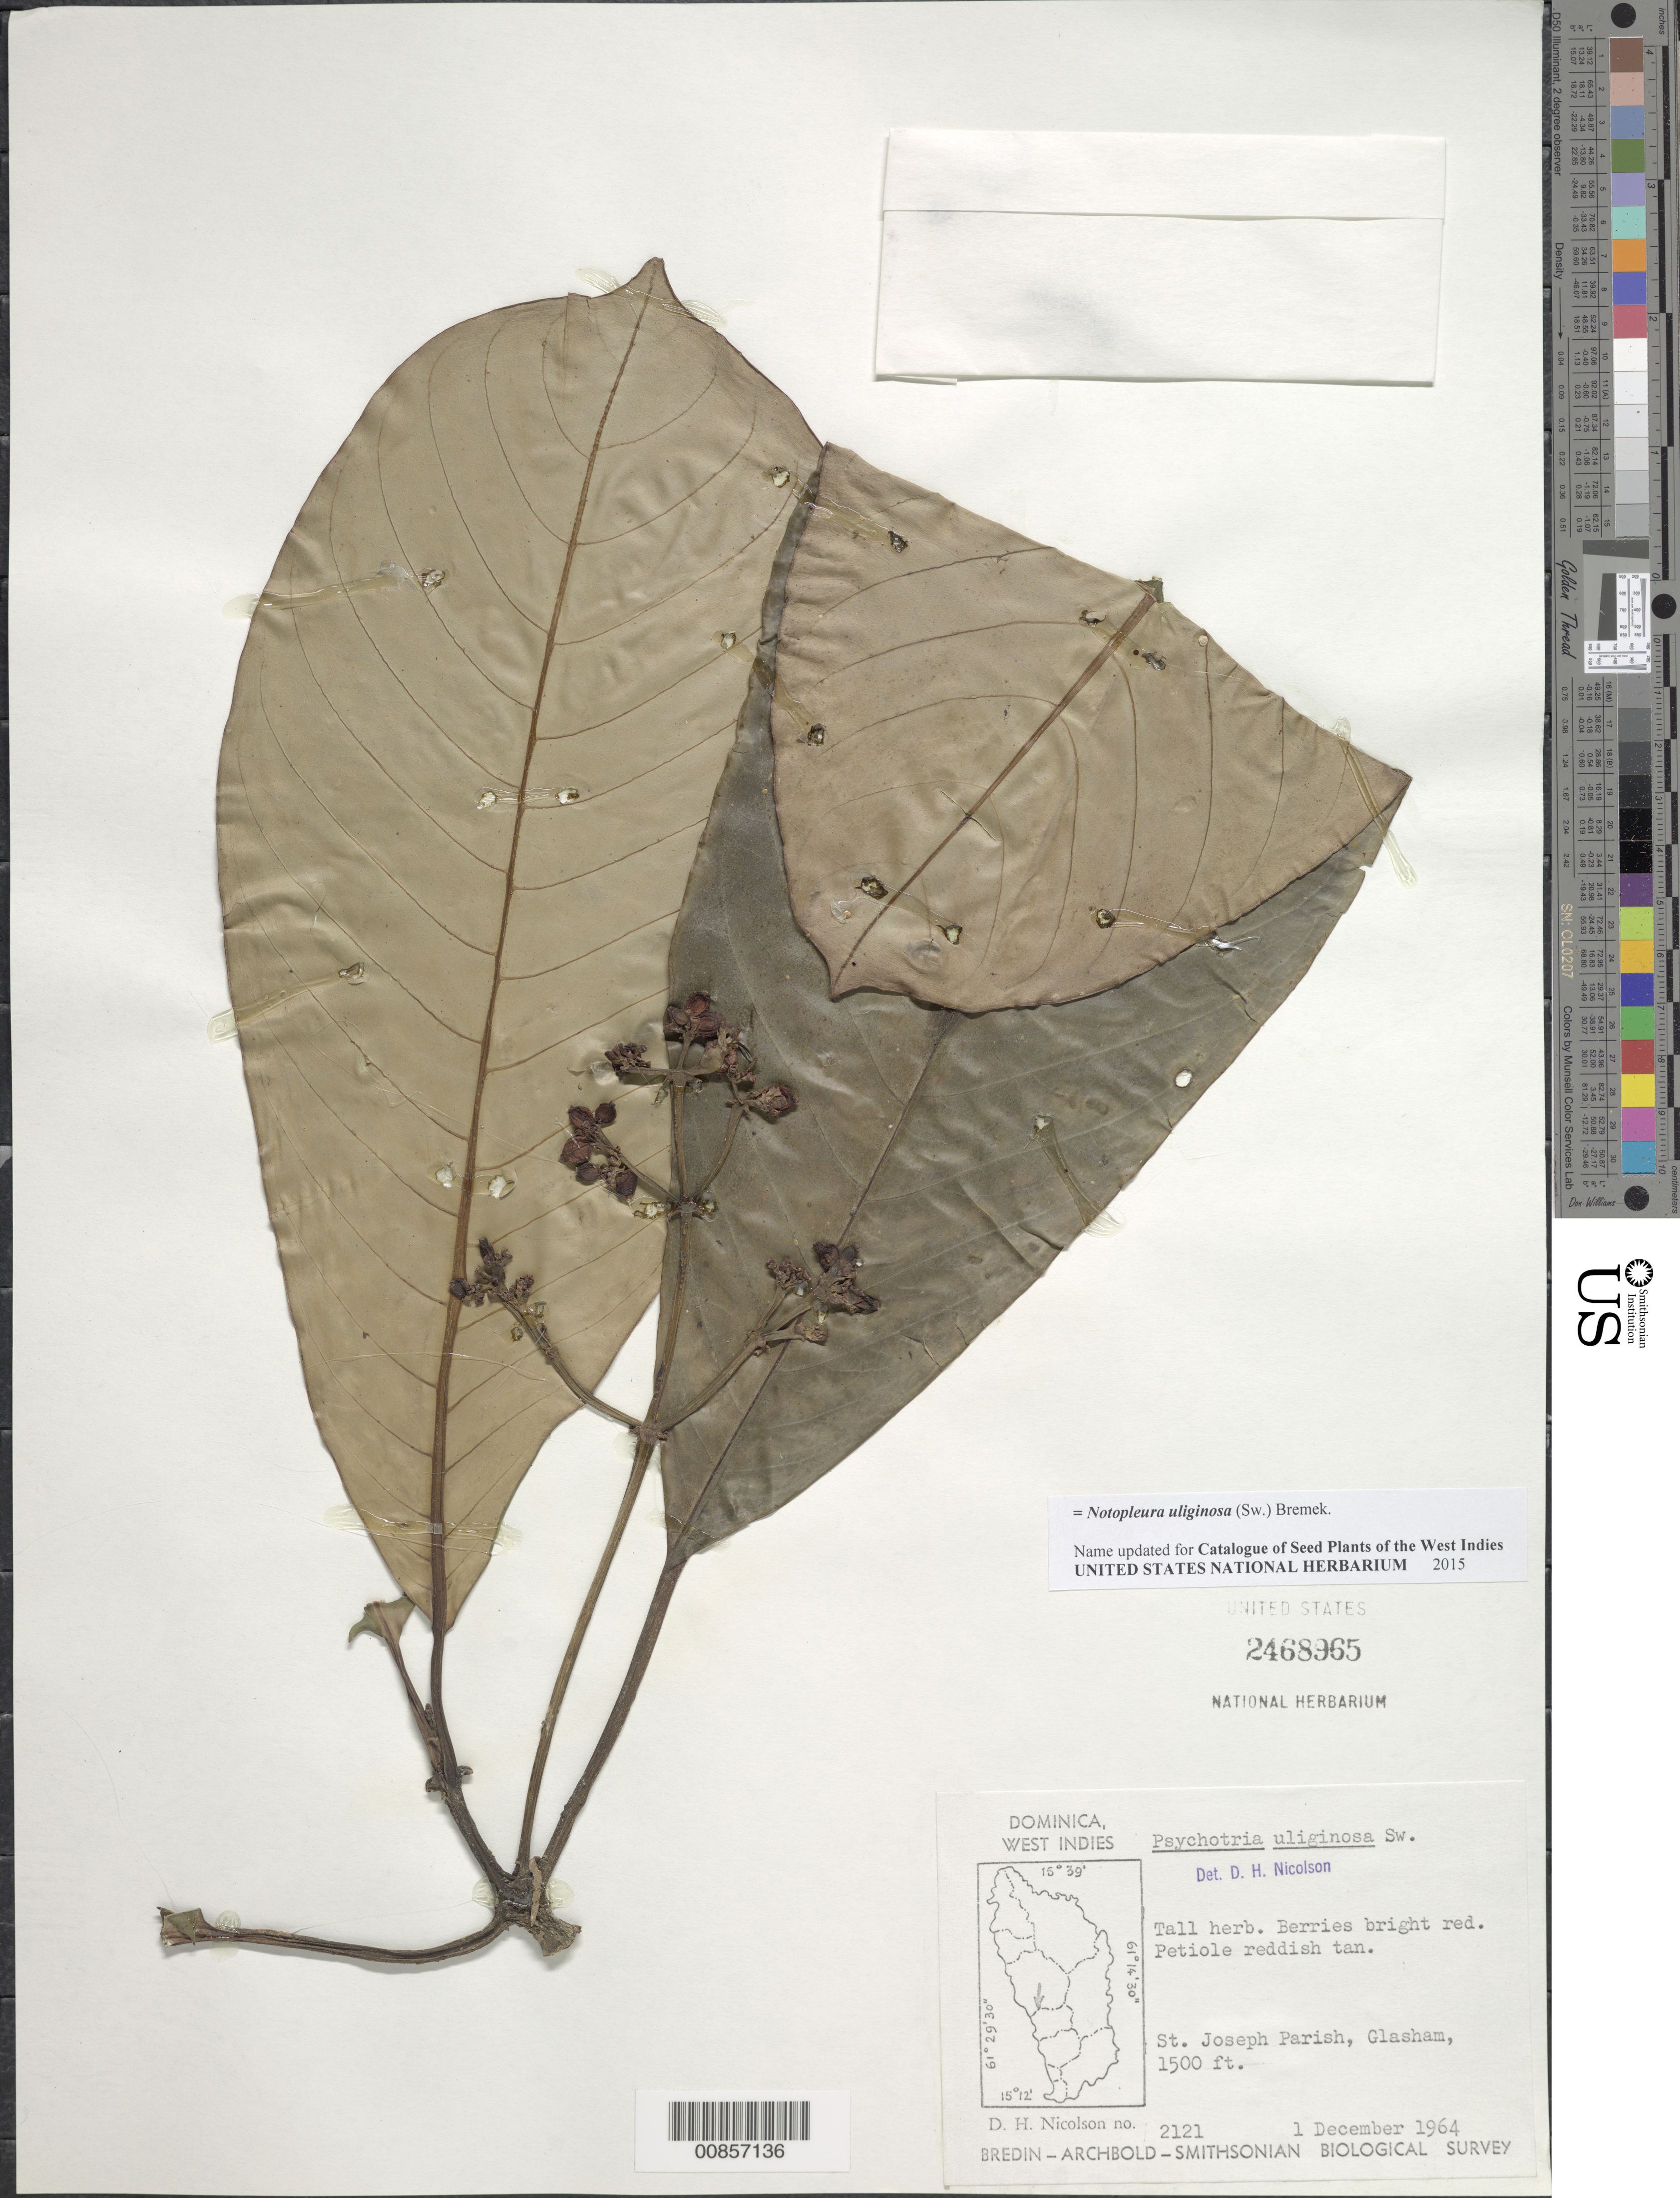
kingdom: Plantae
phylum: Tracheophyta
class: Magnoliopsida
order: Gentianales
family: Rubiaceae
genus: Notopleura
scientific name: Notopleura uliginosa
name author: (Sw.) Bremek.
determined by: Nicolson, Dan H.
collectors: D. H. Nicolson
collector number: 2121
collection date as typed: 01 Dec 1964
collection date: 1964-12-01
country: Dominica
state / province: St. Joseph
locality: Glasham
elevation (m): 457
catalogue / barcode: US 2468965